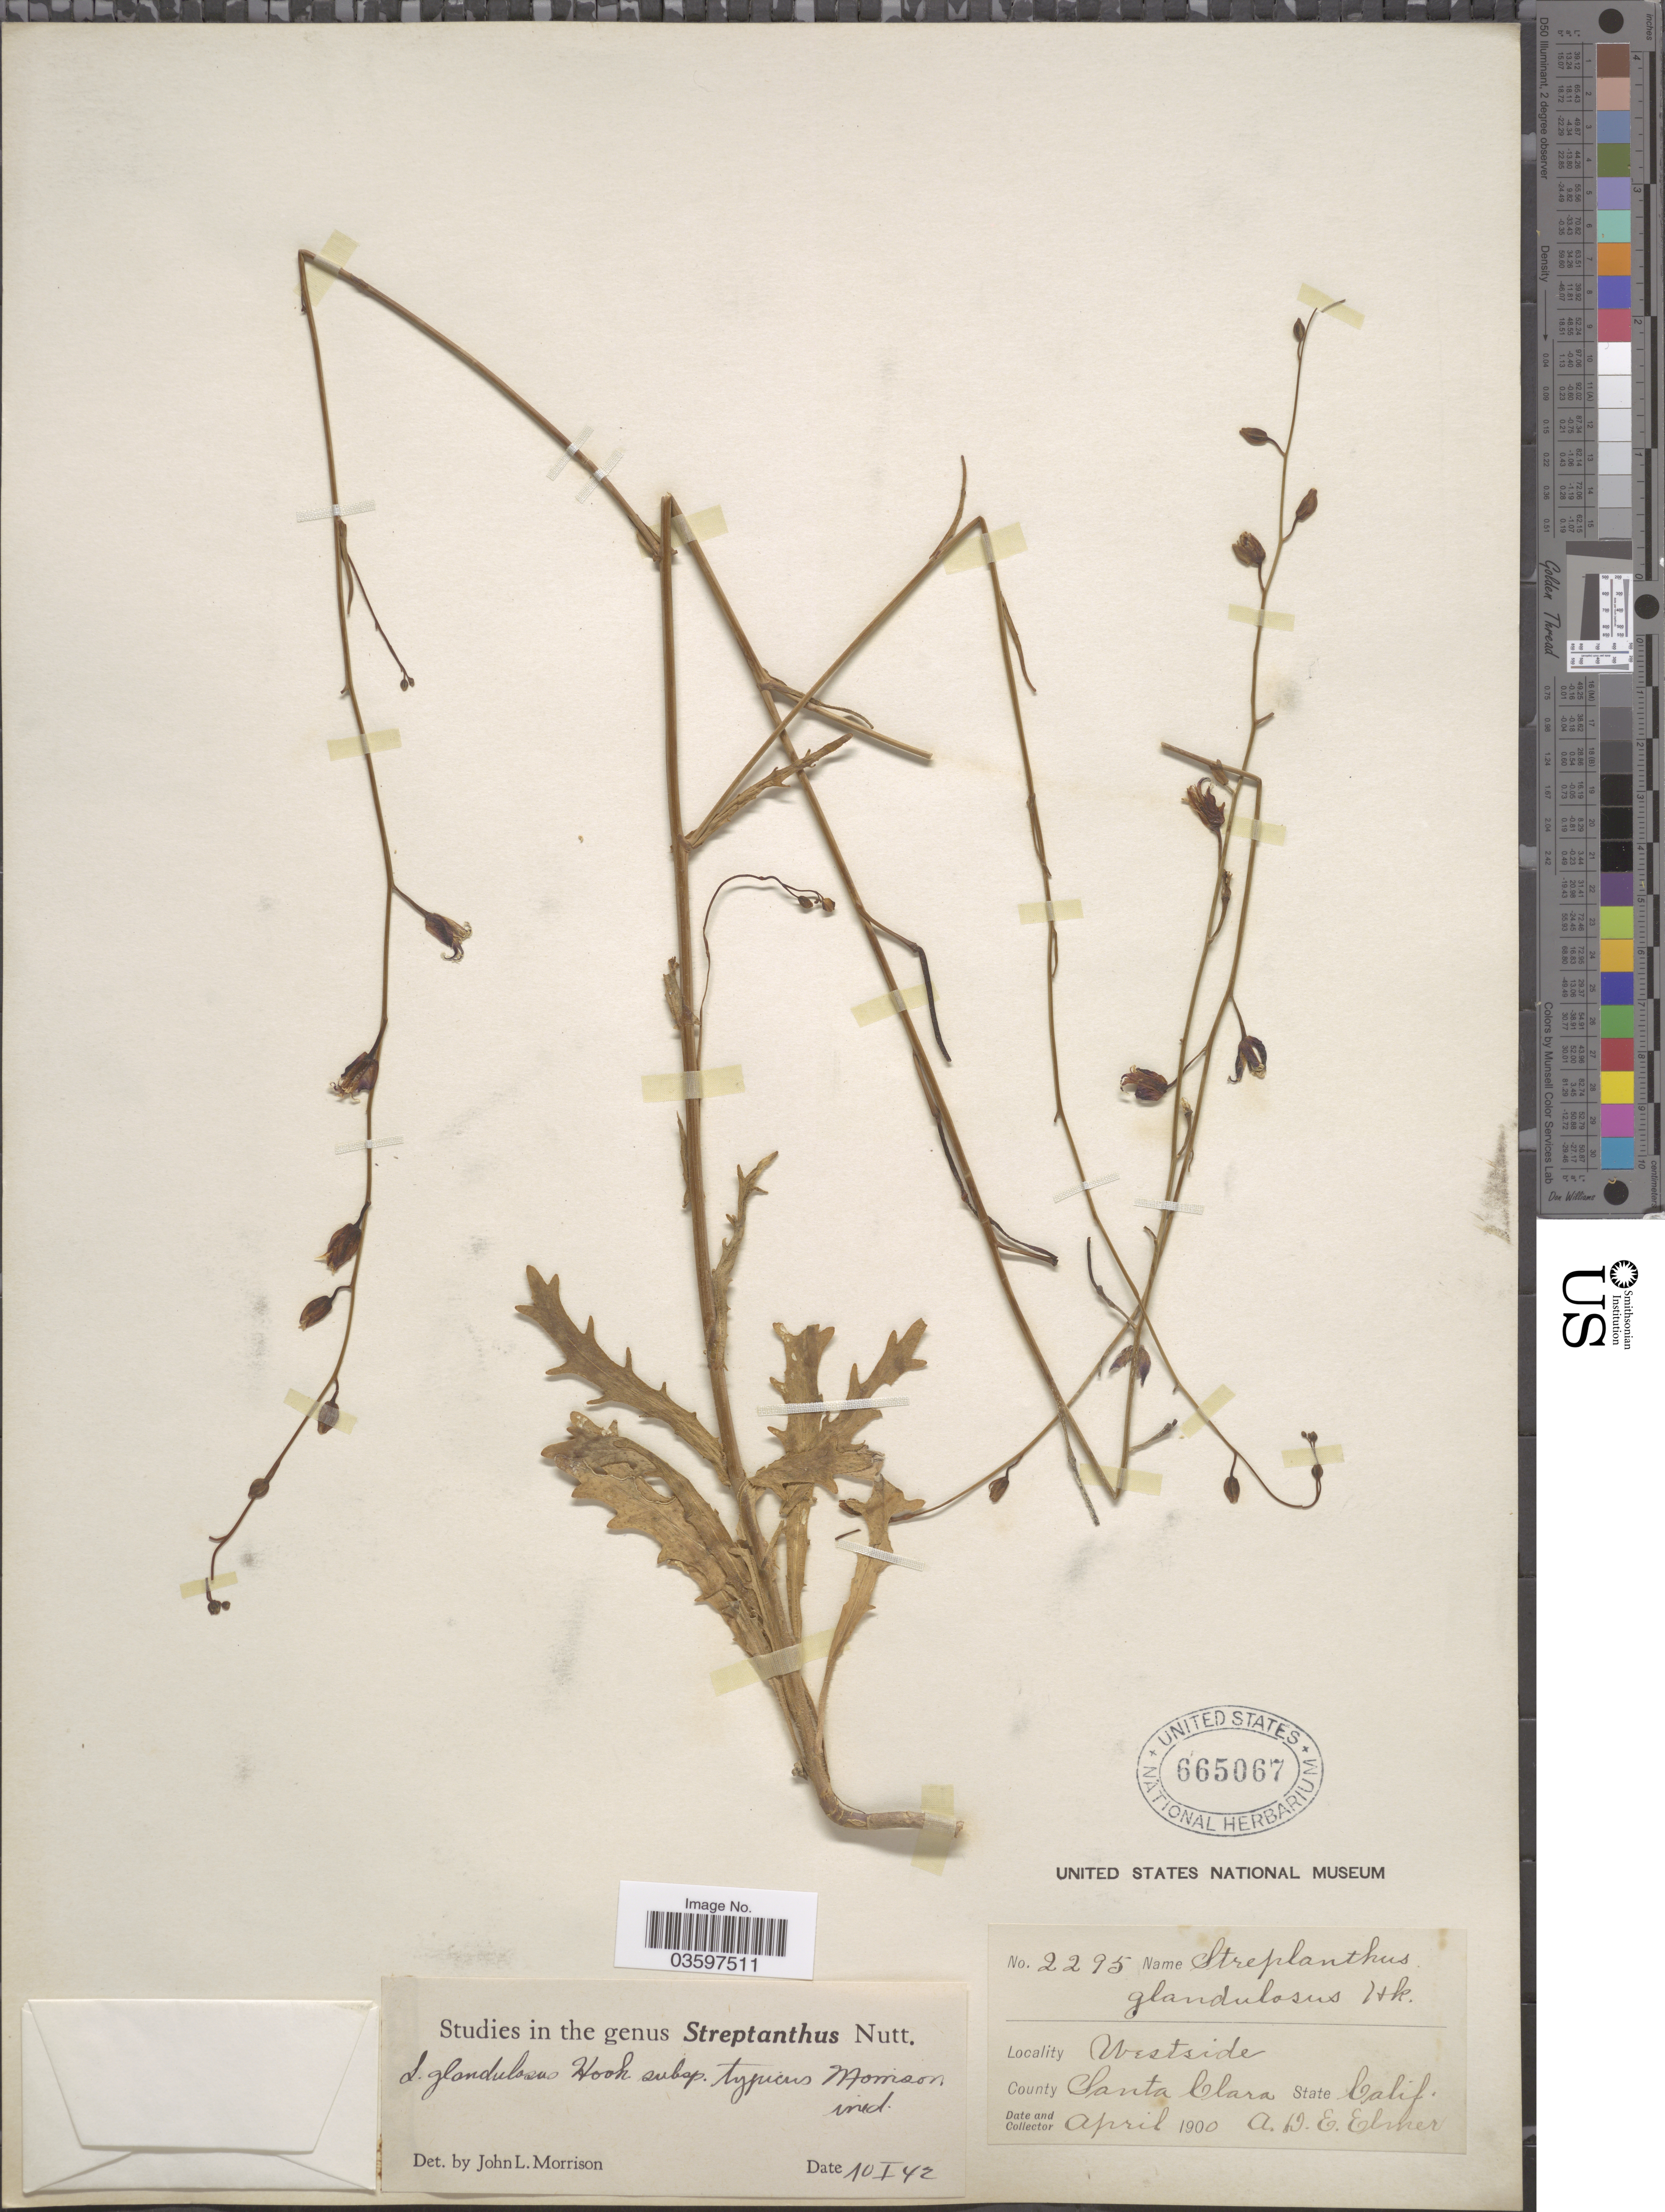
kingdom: Plantae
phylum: Tracheophyta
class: Magnoliopsida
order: Brassicales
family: Brassicaceae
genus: Streptanthus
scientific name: Streptanthus glandulosus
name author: Hook.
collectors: A. D. E. Elmer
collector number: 2295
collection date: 1900-04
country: United States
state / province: California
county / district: Santa Clara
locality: Westside, County Santa Clara.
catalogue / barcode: US 665067